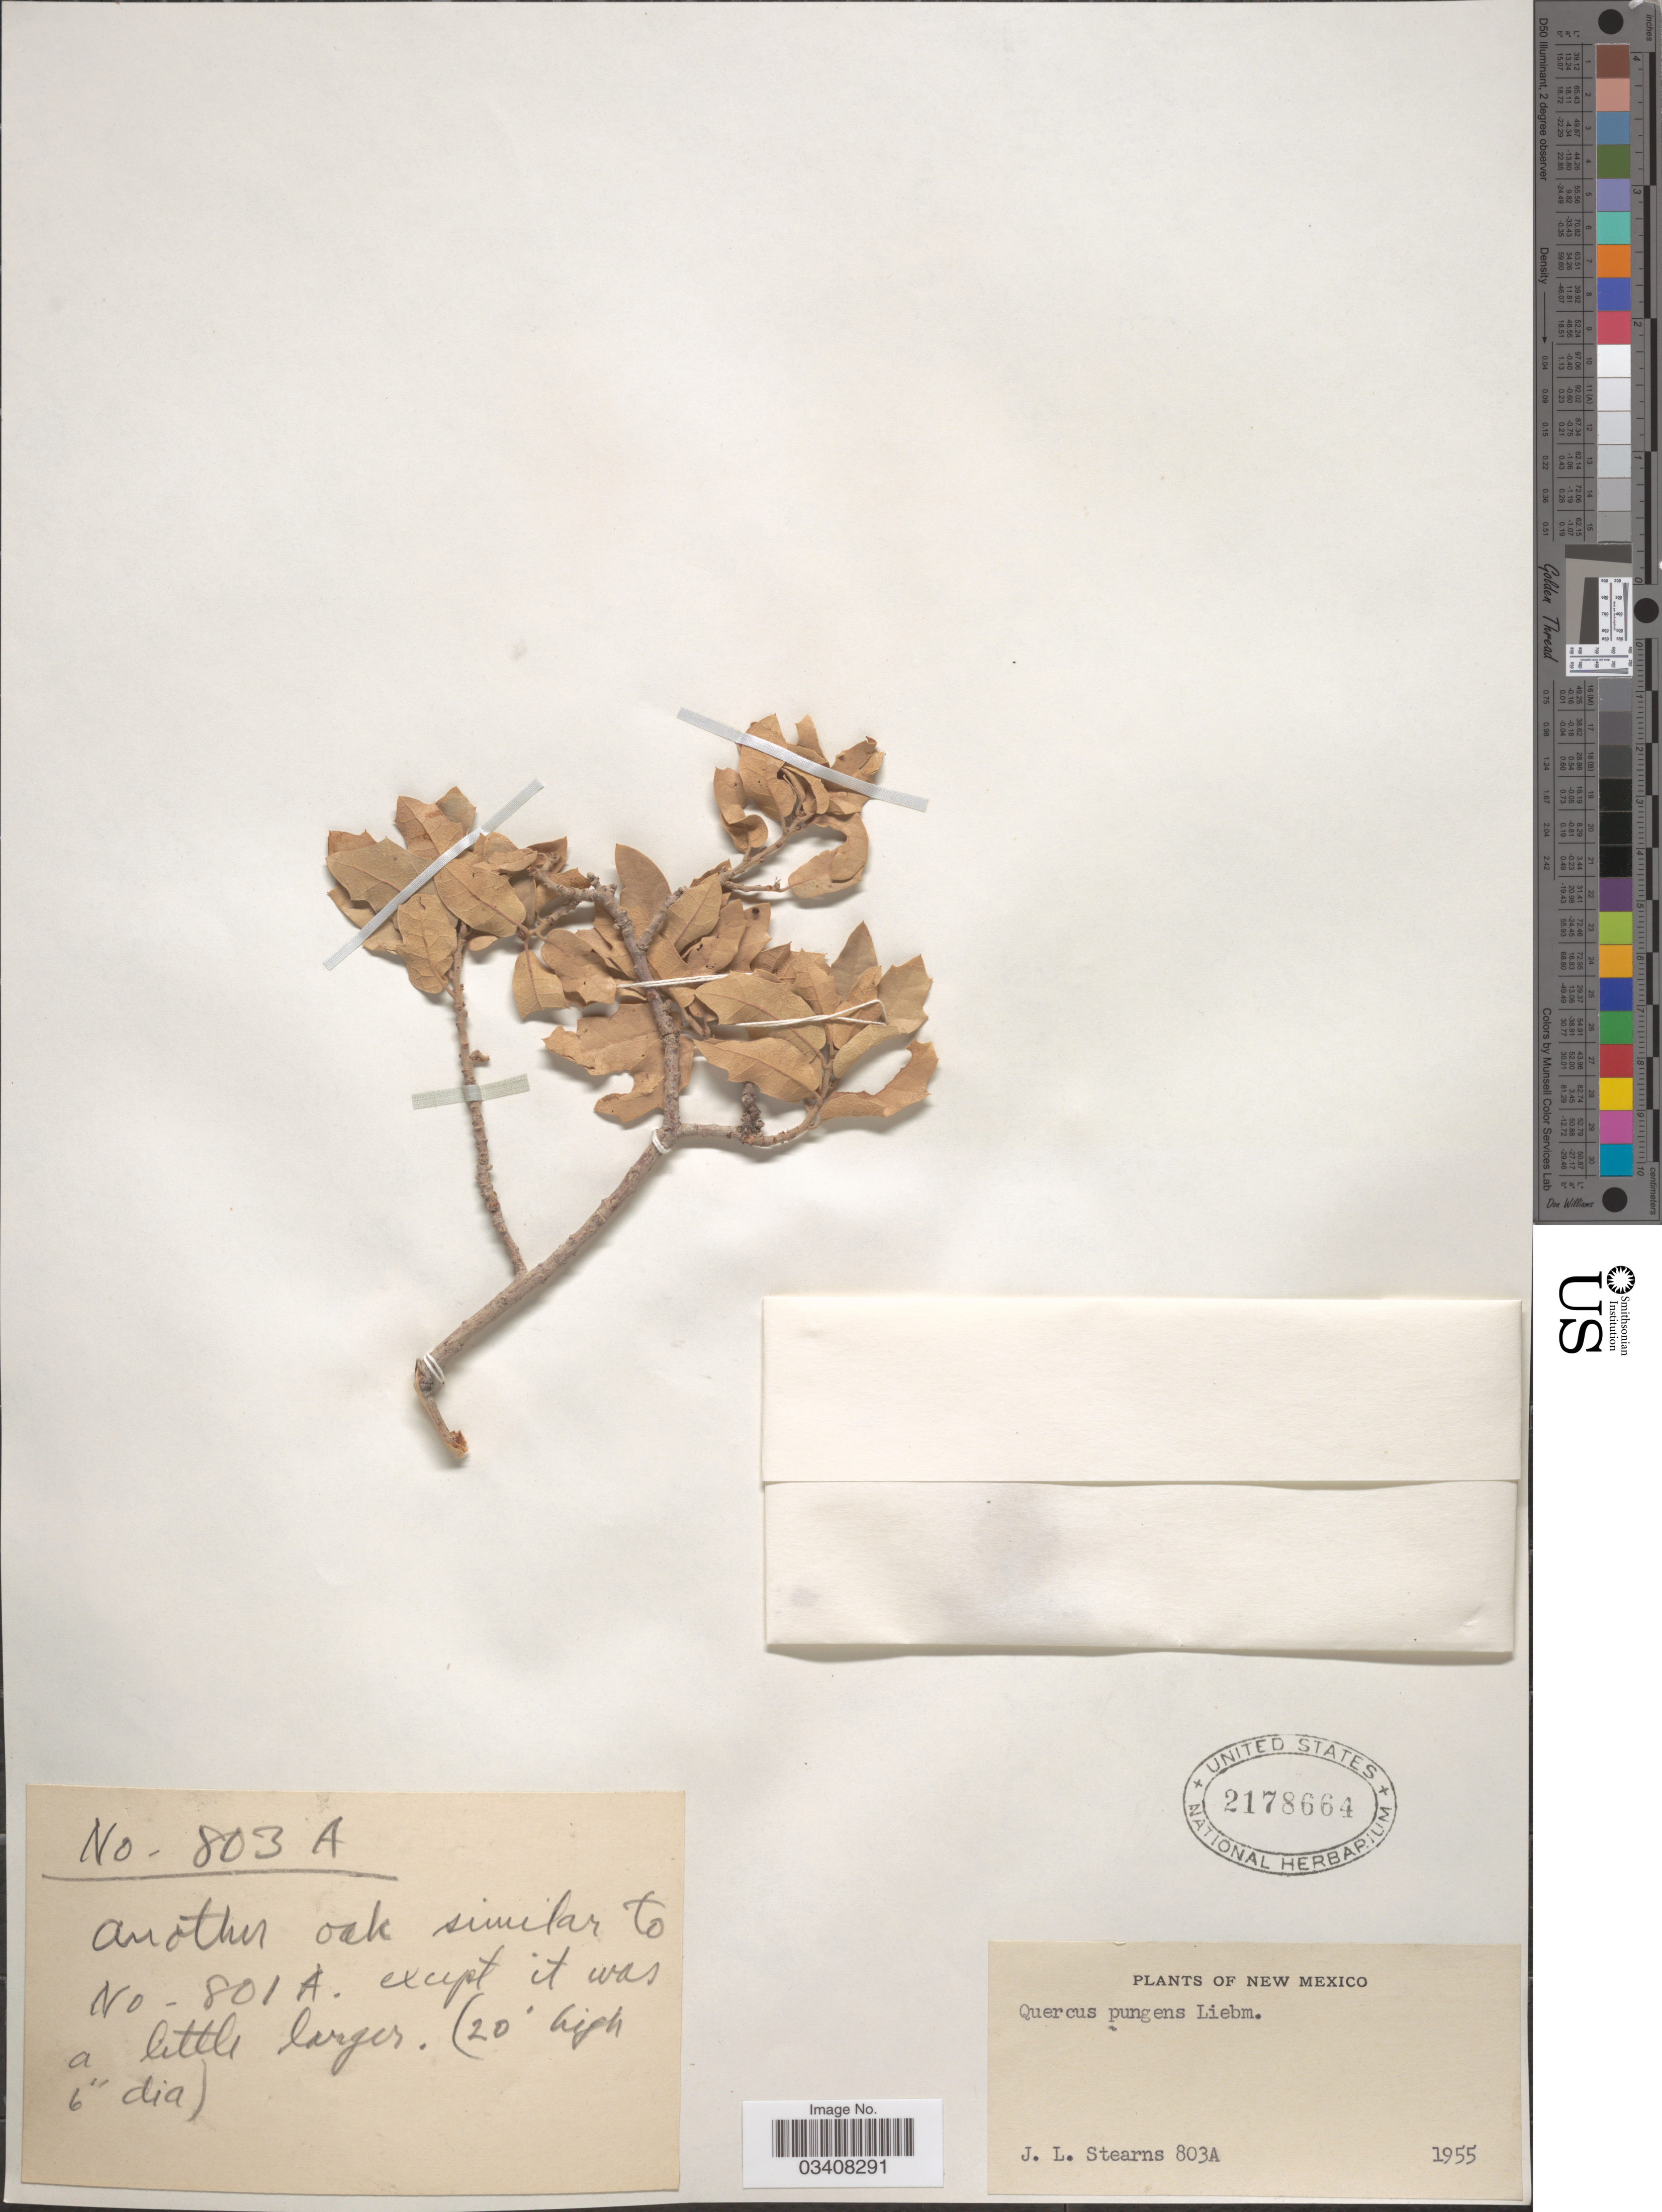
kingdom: Plantae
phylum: Tracheophyta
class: Magnoliopsida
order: Fagales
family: Fagaceae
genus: Quercus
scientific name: Quercus pungens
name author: Liebm.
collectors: J. Stearns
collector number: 803A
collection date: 1955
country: United States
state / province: New Mexico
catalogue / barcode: US 2178664